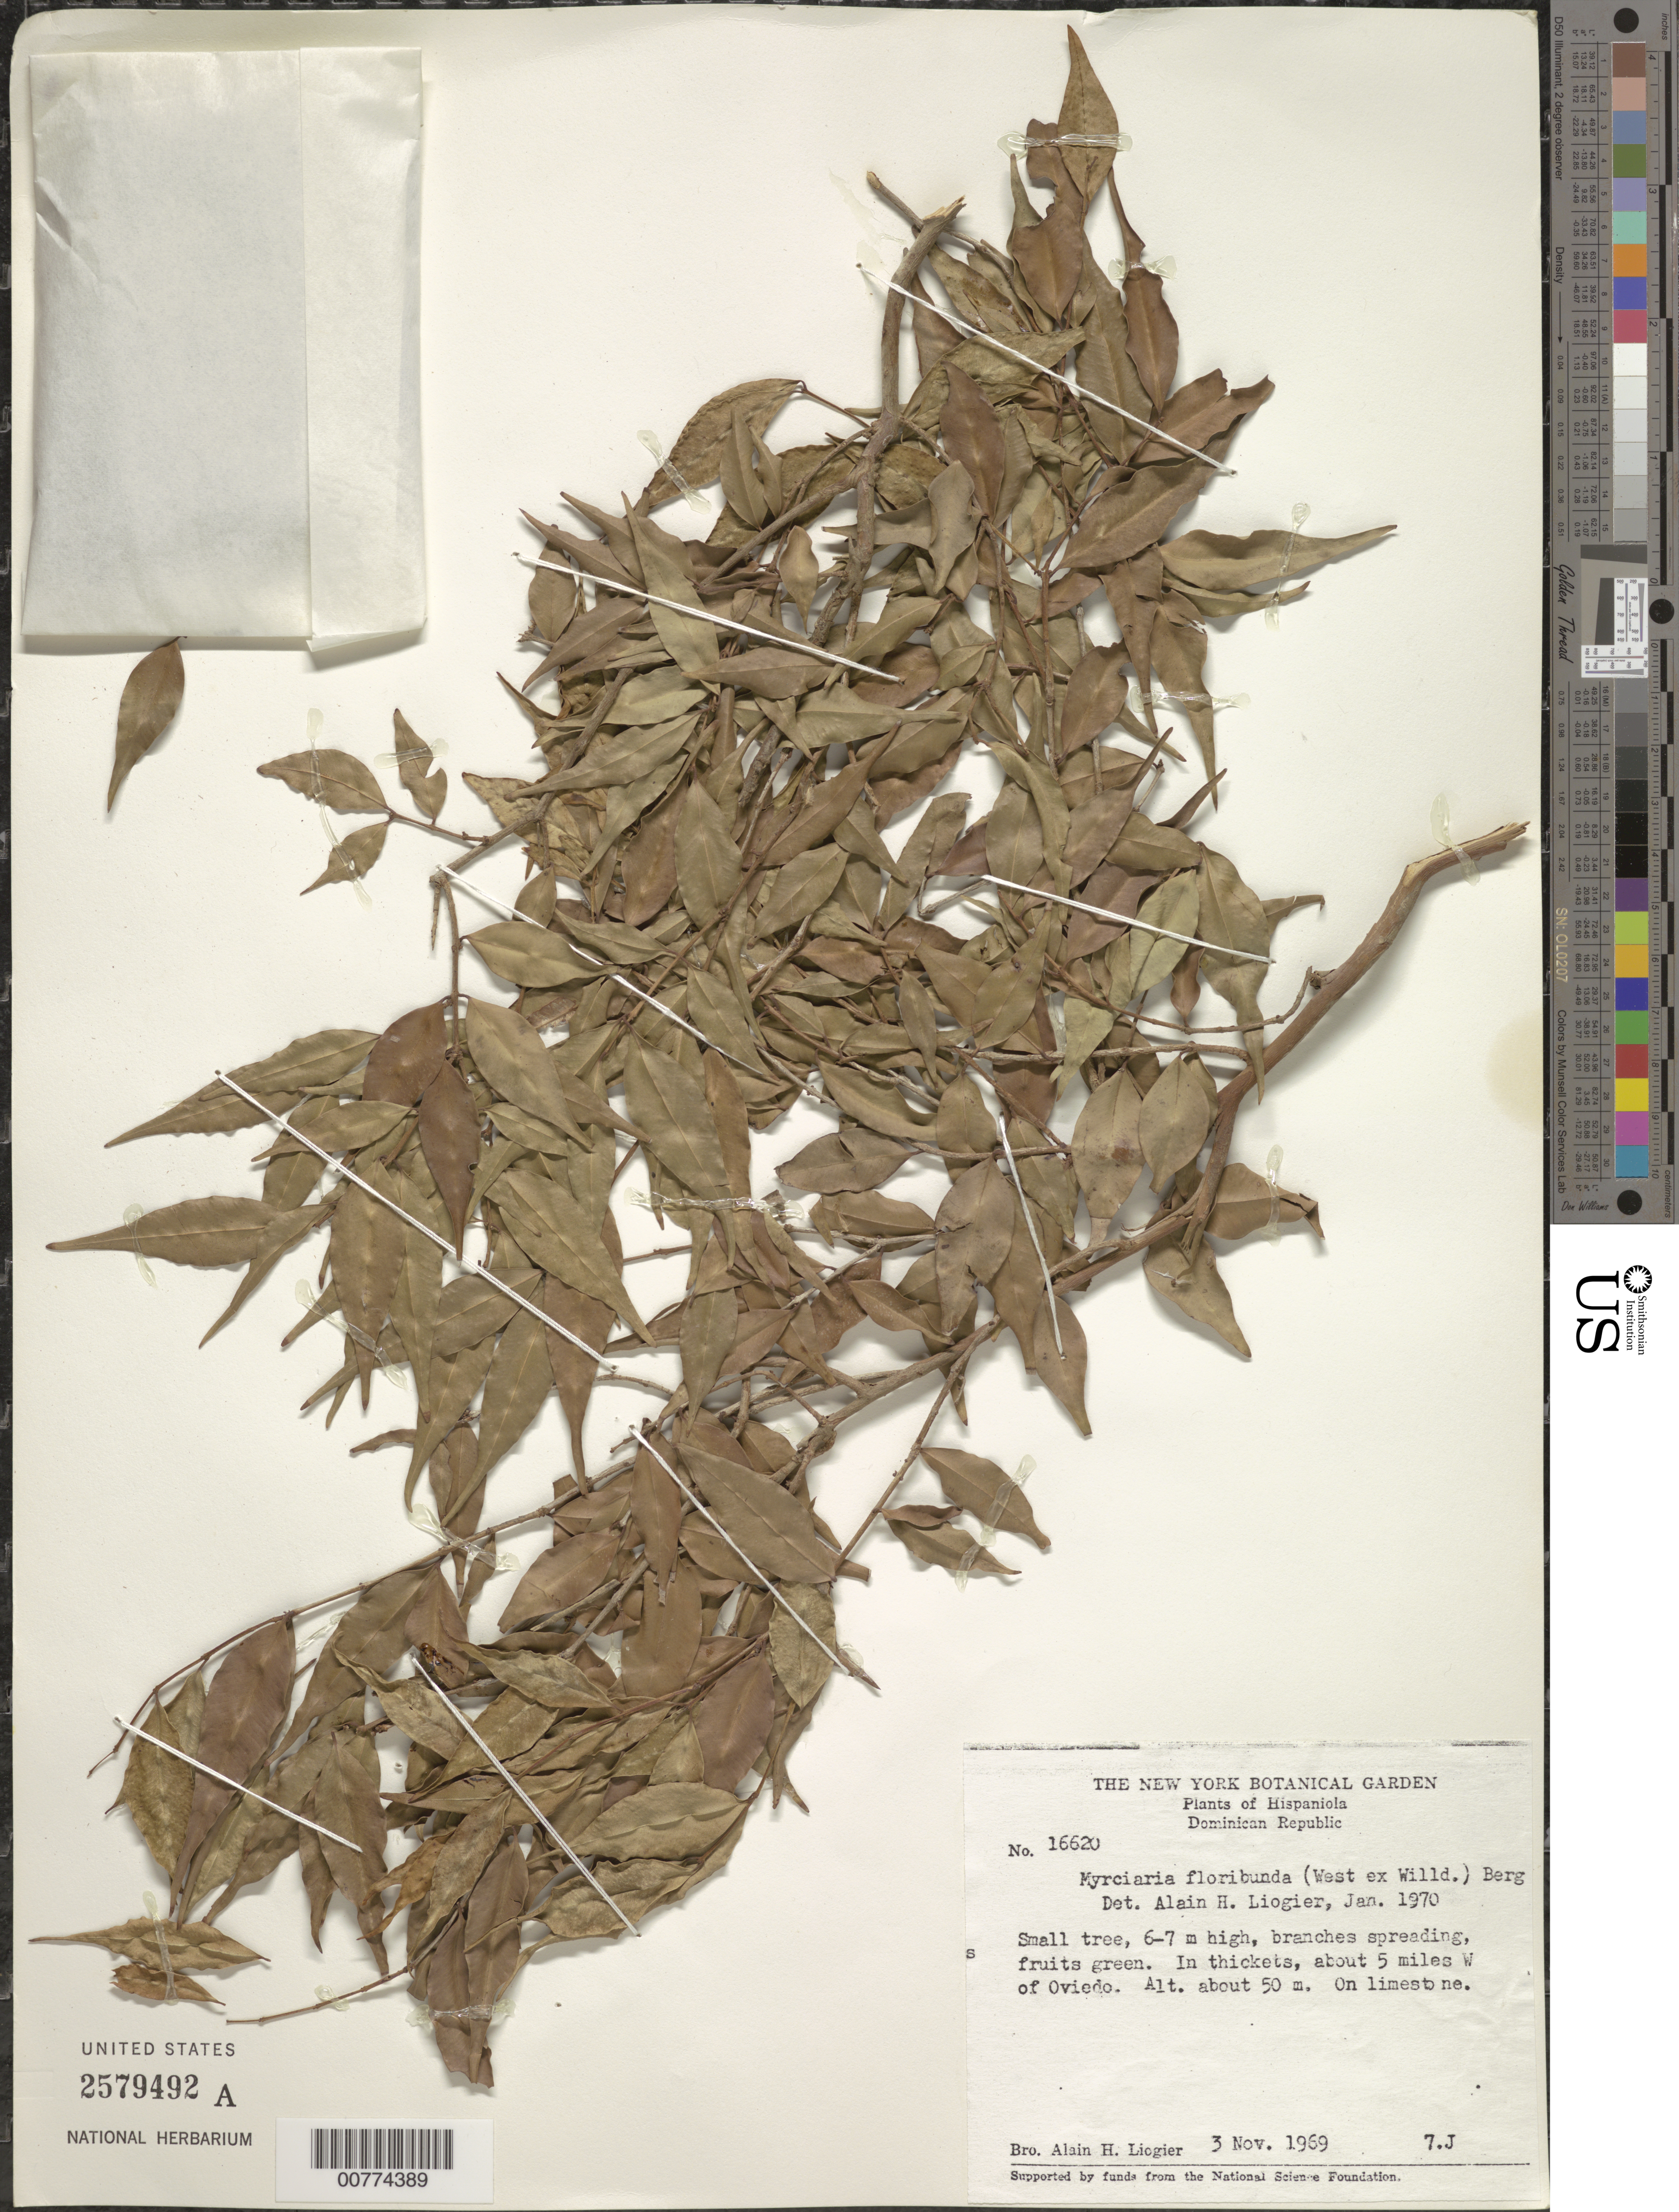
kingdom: Plantae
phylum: Tracheophyta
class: Magnoliopsida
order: Myrtales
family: Myrtaceae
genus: Myrciaria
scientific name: Myrciaria floribunda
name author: (H. West ex Willd.) O. Berg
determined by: Liogier, Alain H.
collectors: A. H. Liogier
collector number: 16620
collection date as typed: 03 Nov 1969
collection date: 1969-11-03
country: Dominican Republic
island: Hispaniola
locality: About 5 miles W of Oviedo.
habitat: On limestone, in thickets.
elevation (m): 50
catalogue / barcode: US 2579492A